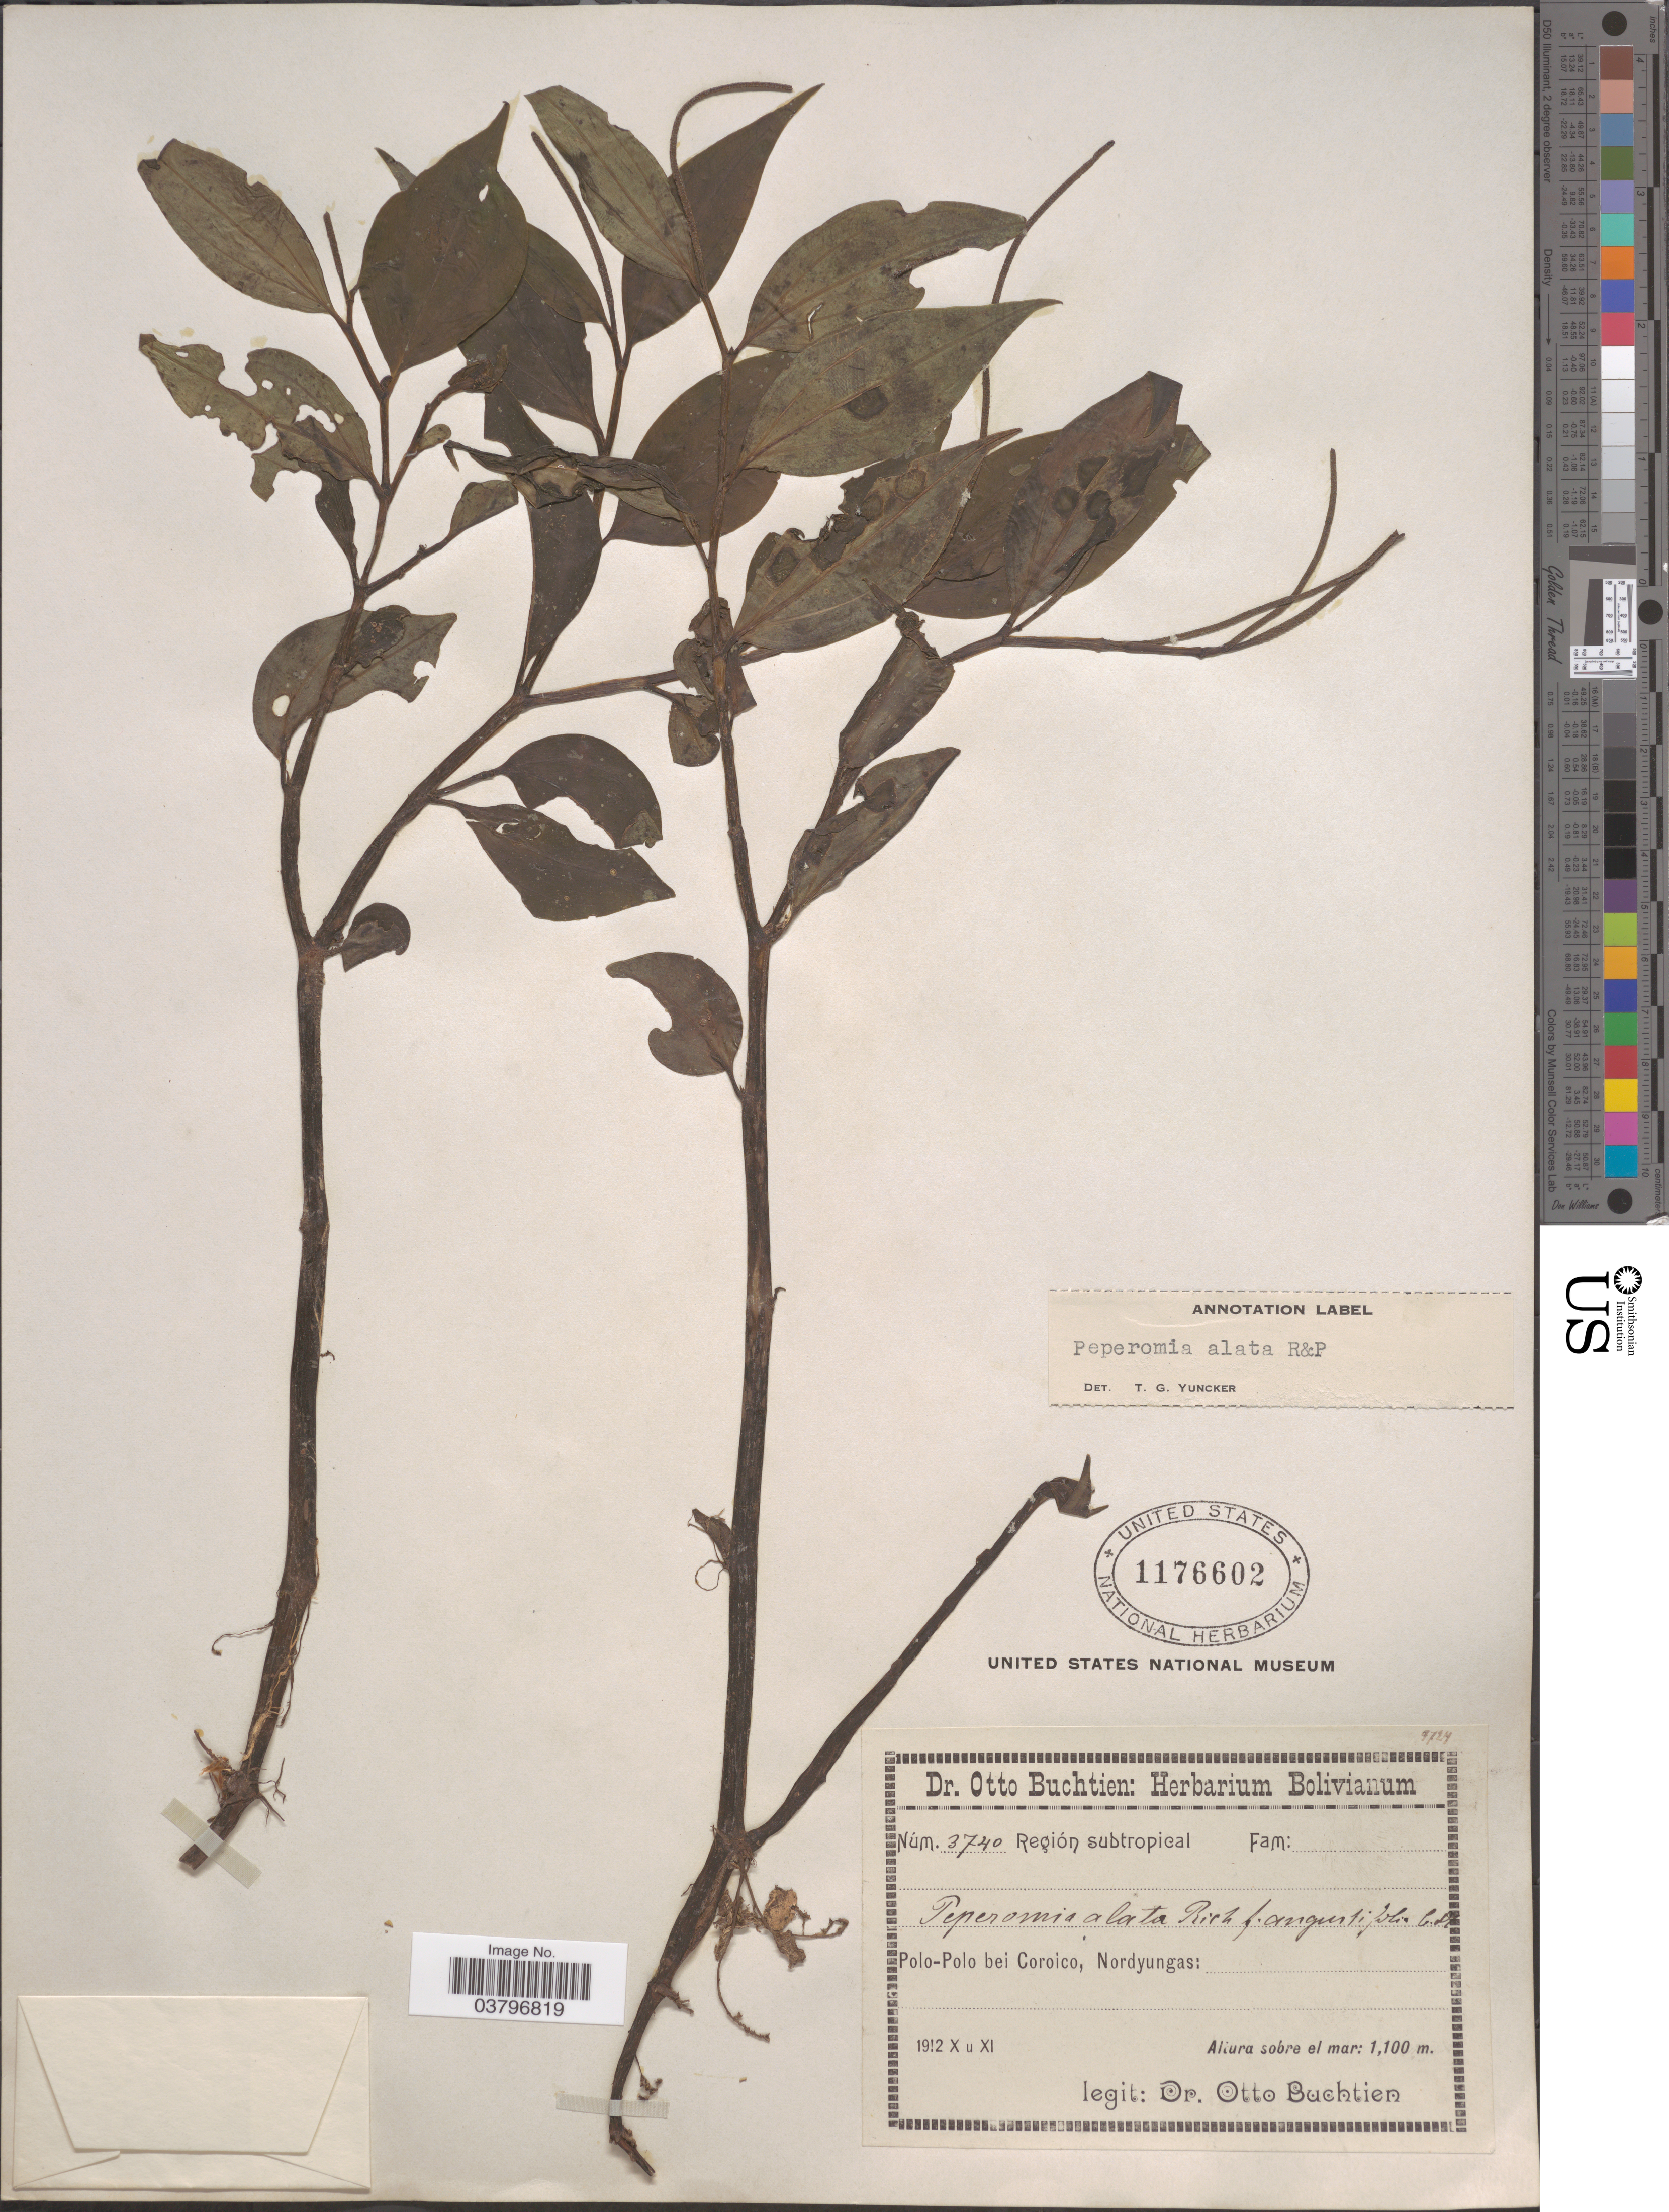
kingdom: Plantae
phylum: Tracheophyta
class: Magnoliopsida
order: Piperales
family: Piperaceae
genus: Peperomia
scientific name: Peperomia alata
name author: Ruiz & Pav.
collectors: O. Buchtien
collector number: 3740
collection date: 1912-10/1912-11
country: Bolivia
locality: Región subtropical. Polo-Polo bei Coroico, Nordyungas.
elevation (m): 1100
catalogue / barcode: US 1176602